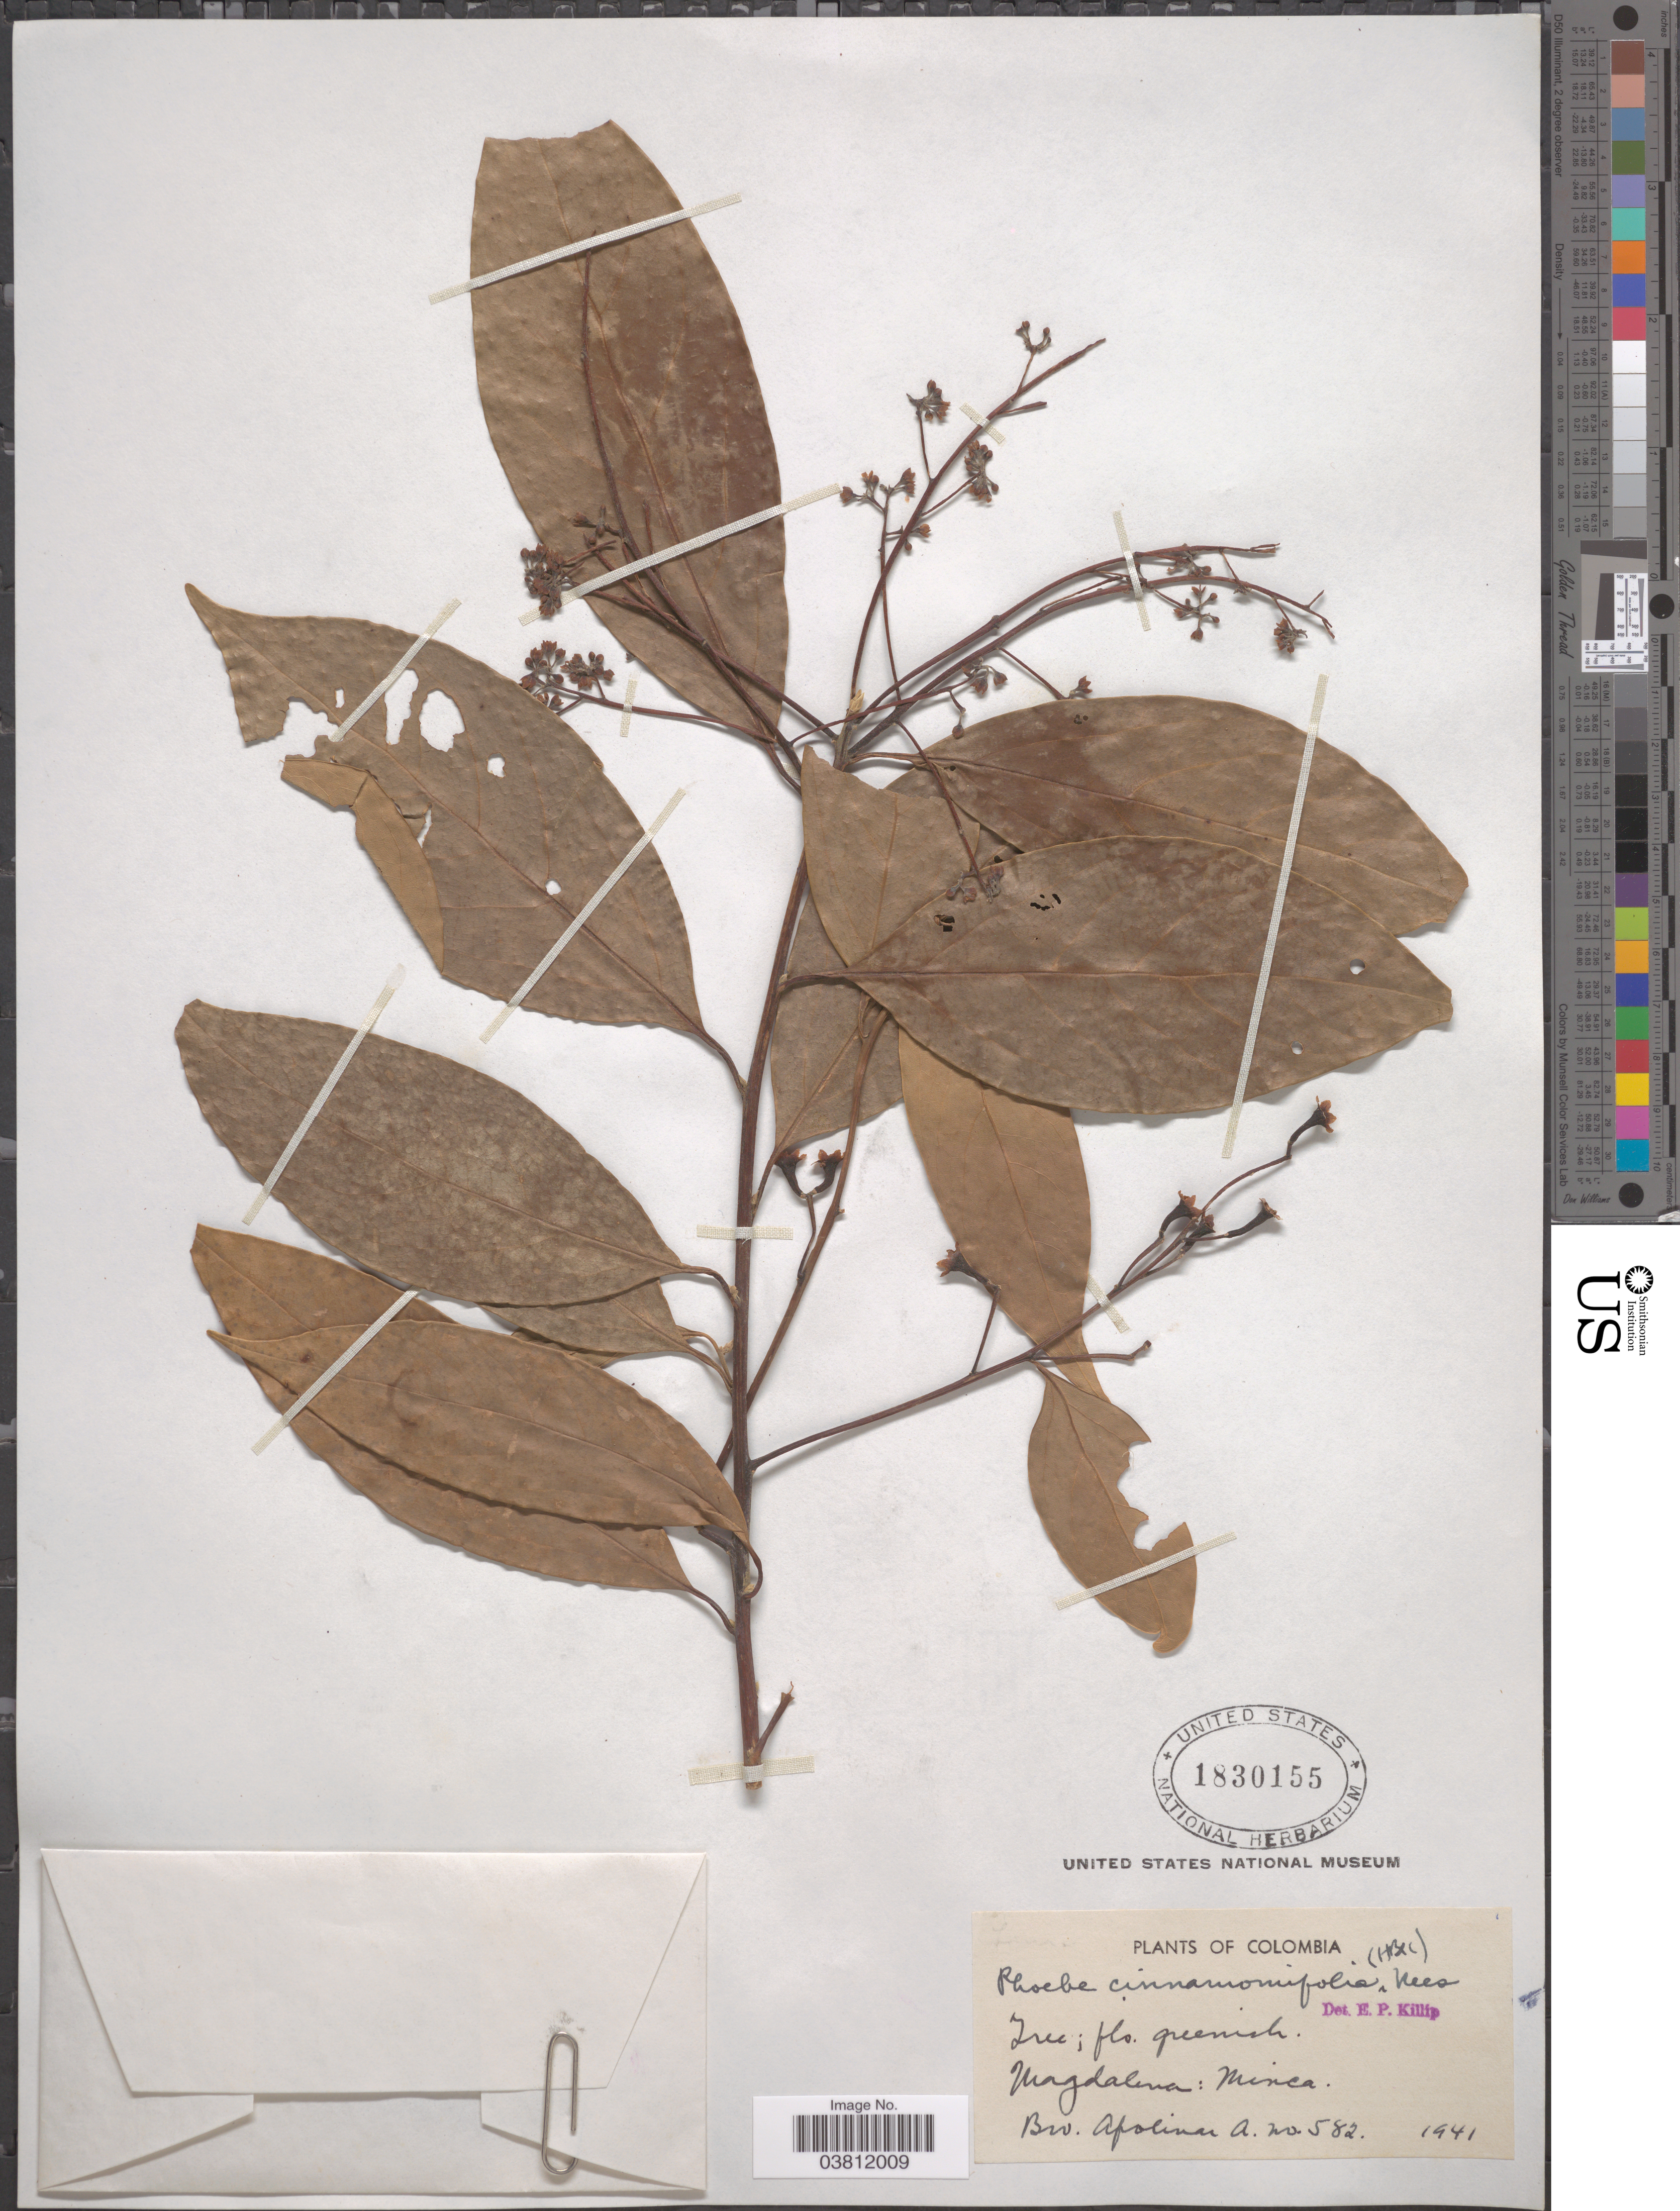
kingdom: Plantae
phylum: Tracheophyta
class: Magnoliopsida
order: Laurales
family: Lauraceae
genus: Phoebe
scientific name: Phoebe cinnamomifolia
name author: (Kunth) Nees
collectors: Bro. Apolinar A.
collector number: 582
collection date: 1941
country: Colombia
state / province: Magdalena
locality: Minca.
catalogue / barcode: US 1830155